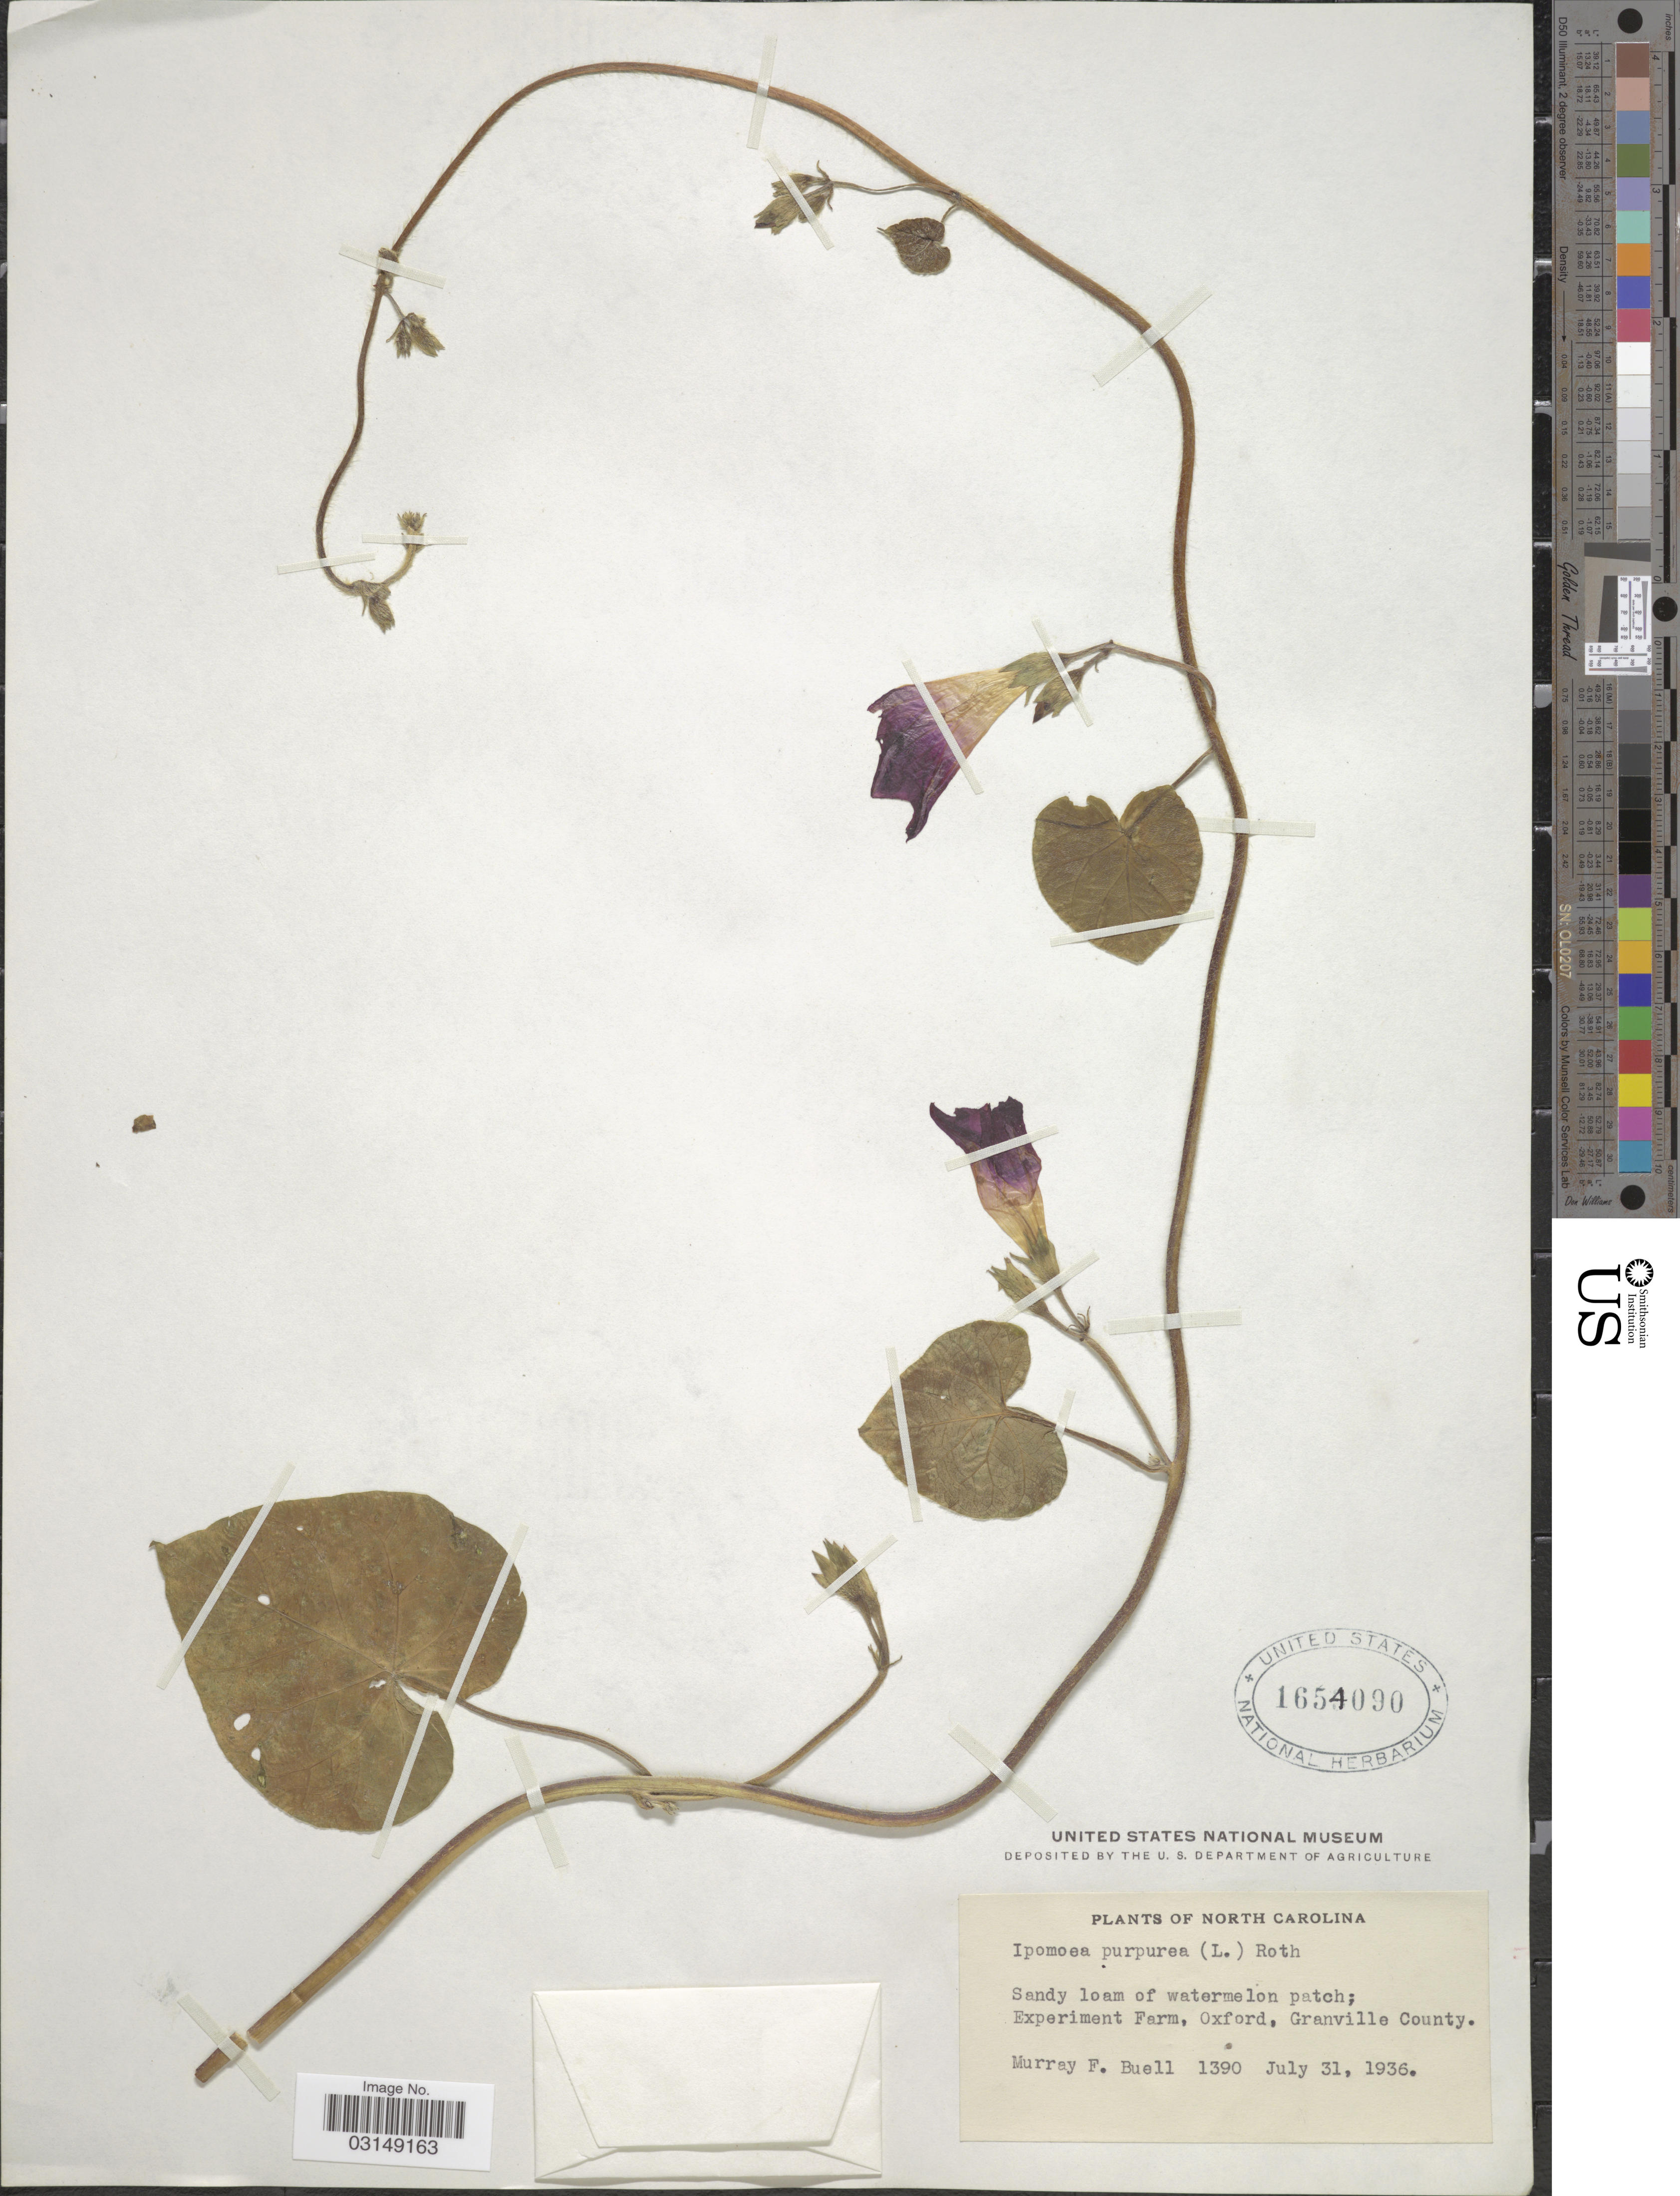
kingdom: Plantae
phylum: Tracheophyta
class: Magnoliopsida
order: Solanales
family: Convolvulaceae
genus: Ipomoea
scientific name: Ipomoea purpurea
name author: (L.) Roth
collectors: M. Buell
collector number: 1390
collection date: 1936-07-31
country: United States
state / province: North Carolina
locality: Experiment Farm, Oxford, Granville County.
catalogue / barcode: US 1654090